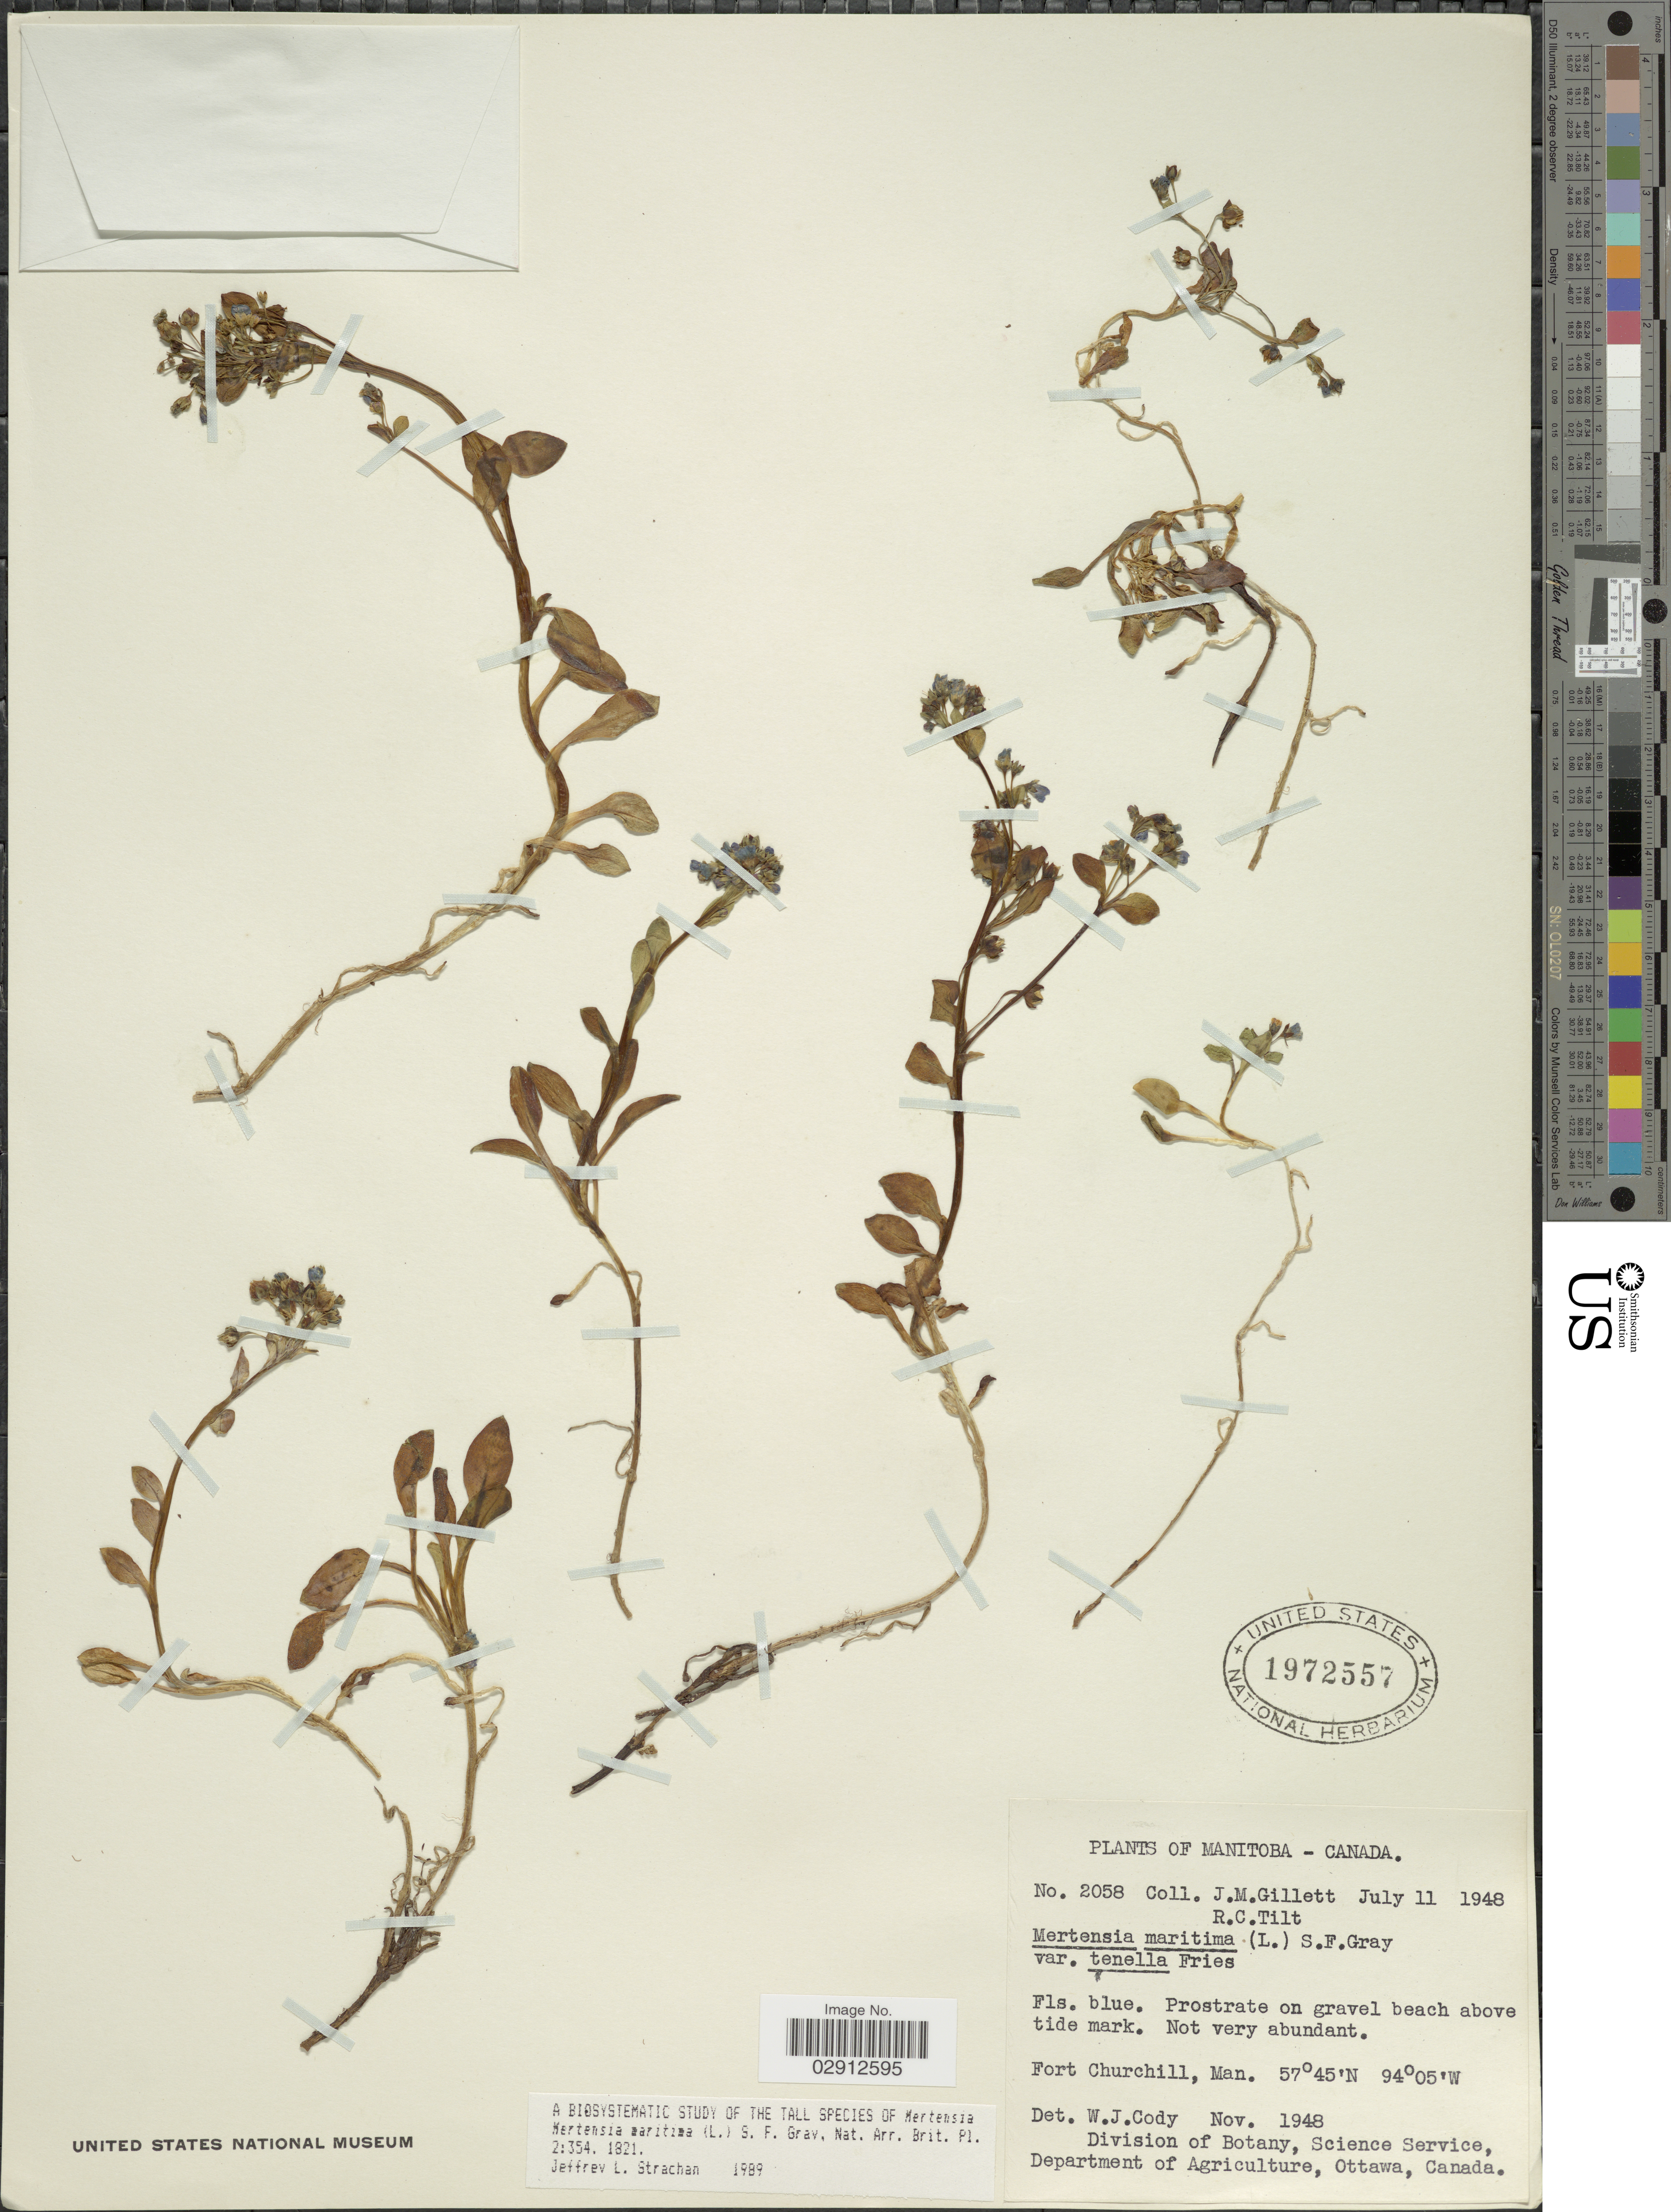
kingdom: Plantae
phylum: Tracheophyta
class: Magnoliopsida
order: Boraginales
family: Boraginaceae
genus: Mertensia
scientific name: Mertensia maritima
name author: (L.) S.F. Gray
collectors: J. M. Gillett & R. Tilt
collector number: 2058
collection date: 1948-07-11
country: Canada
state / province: Manitoba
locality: Fort Churchill, Man.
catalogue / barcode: US 1972557